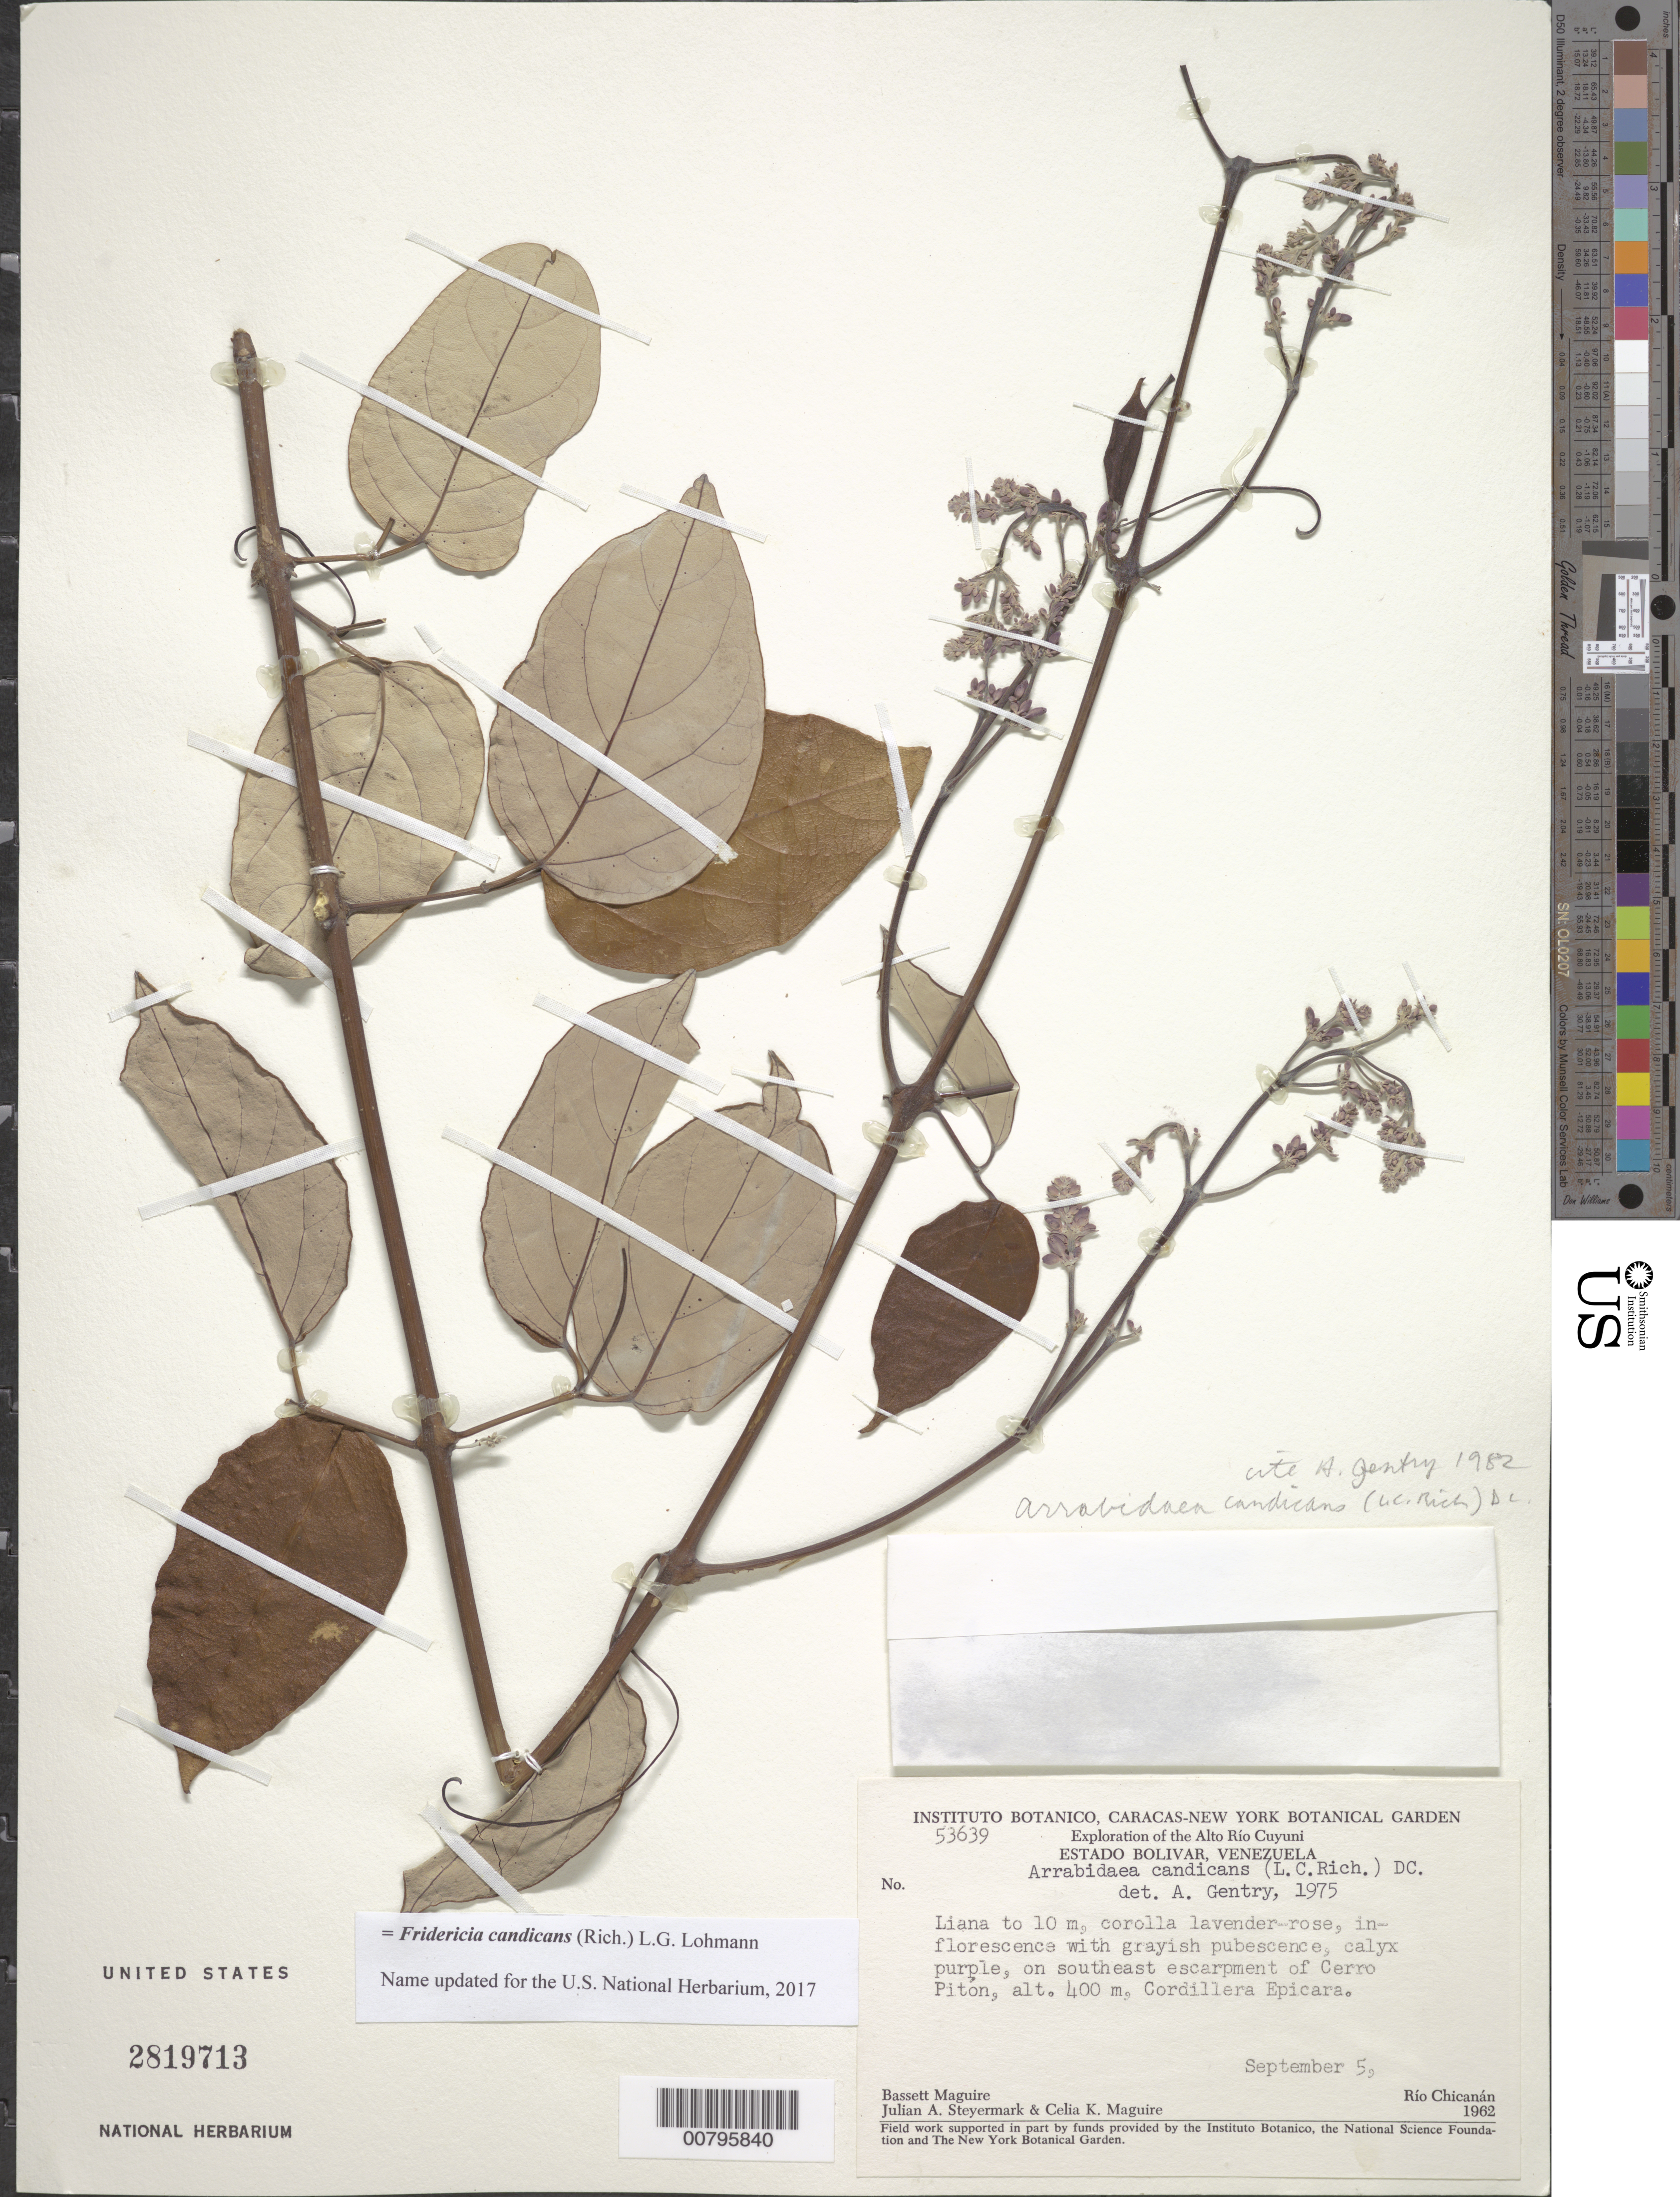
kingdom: Plantae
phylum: Tracheophyta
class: Magnoliopsida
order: Lamiales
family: Bignoniaceae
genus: Arrabidaea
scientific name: Arrabidaea candicans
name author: (Rich.) DC.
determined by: Gentry, A. H.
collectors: B. Maguire, J. Steyermark & C. K. Maguire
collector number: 53639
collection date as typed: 5-Sep-62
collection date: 1962-09-05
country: Venezuela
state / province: Bolívar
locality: Alto Río Cuyuni, Cerro Pitón, SE escarpment, Cordillera Epicara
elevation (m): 400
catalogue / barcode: US 2819713